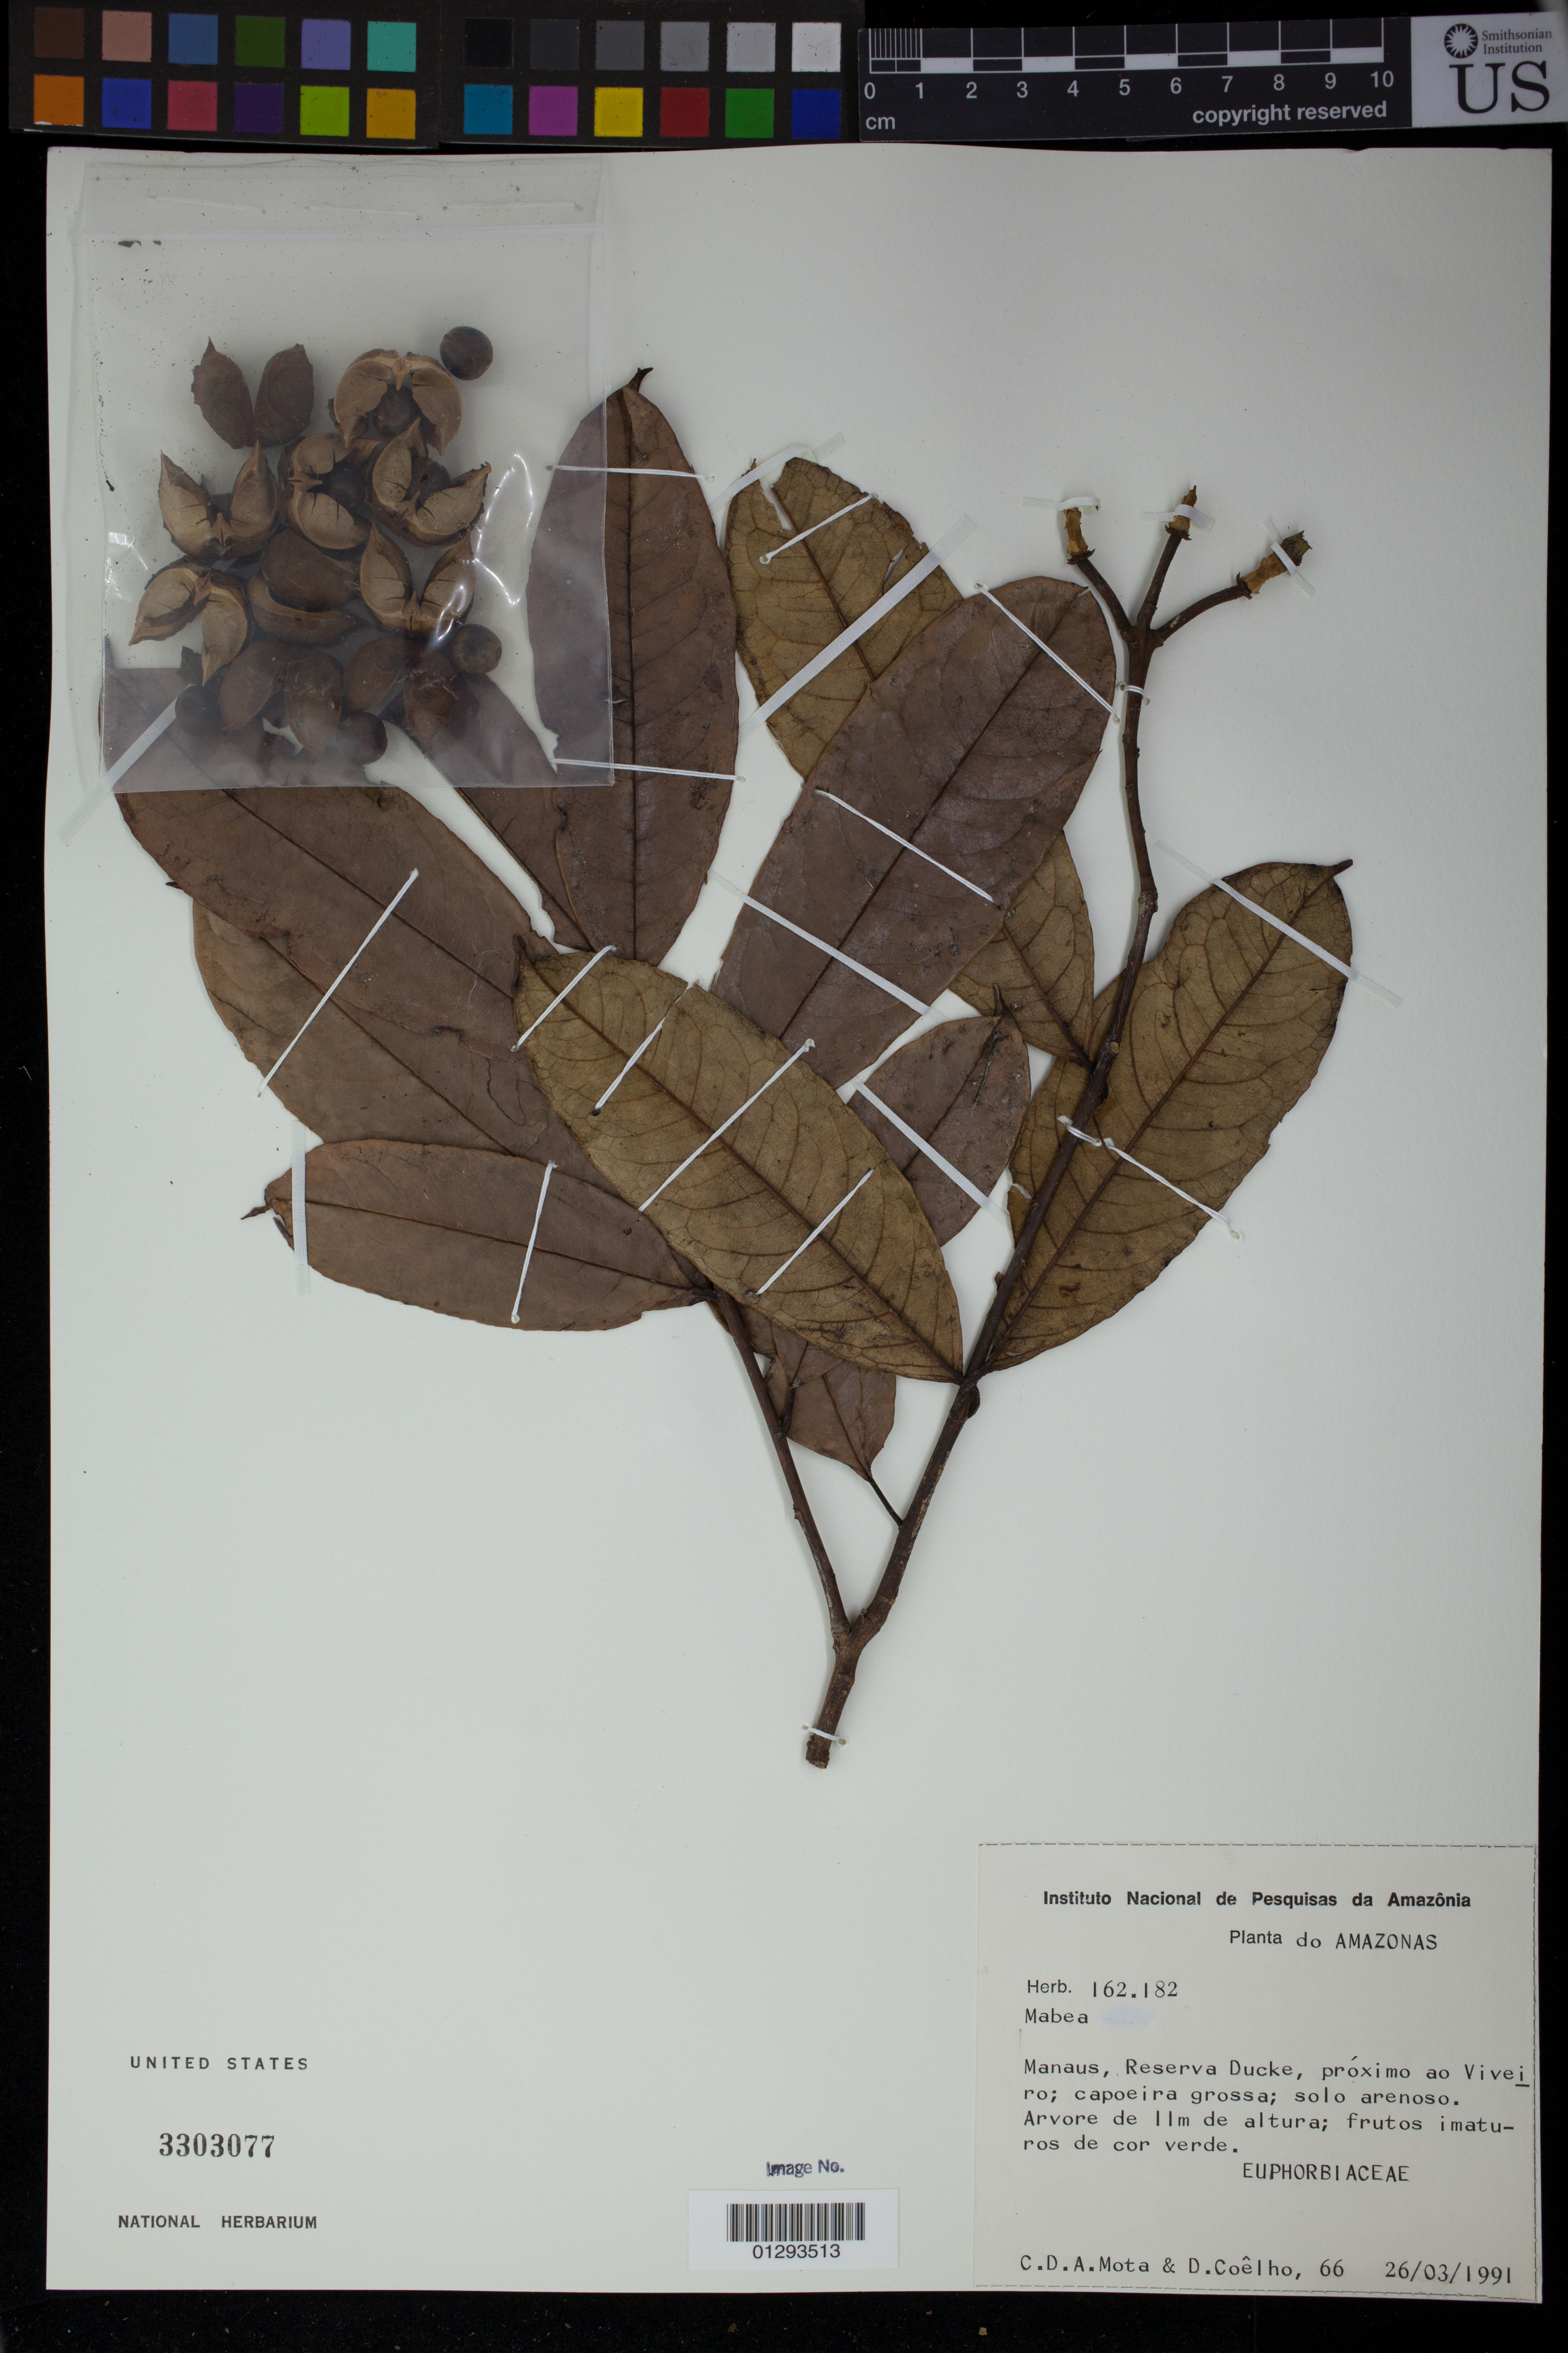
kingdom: Plantae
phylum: Tracheophyta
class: Magnoliopsida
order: Malpighiales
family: Euphorbiaceae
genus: Mabea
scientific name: Mabea sp.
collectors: C. D. A. Mota & D. F. Coêlho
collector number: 66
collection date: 1991-03-26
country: Brazil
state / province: Amazonas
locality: Manaus, Reserva Ducke, proximo ao Viveiro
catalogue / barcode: US 3303077